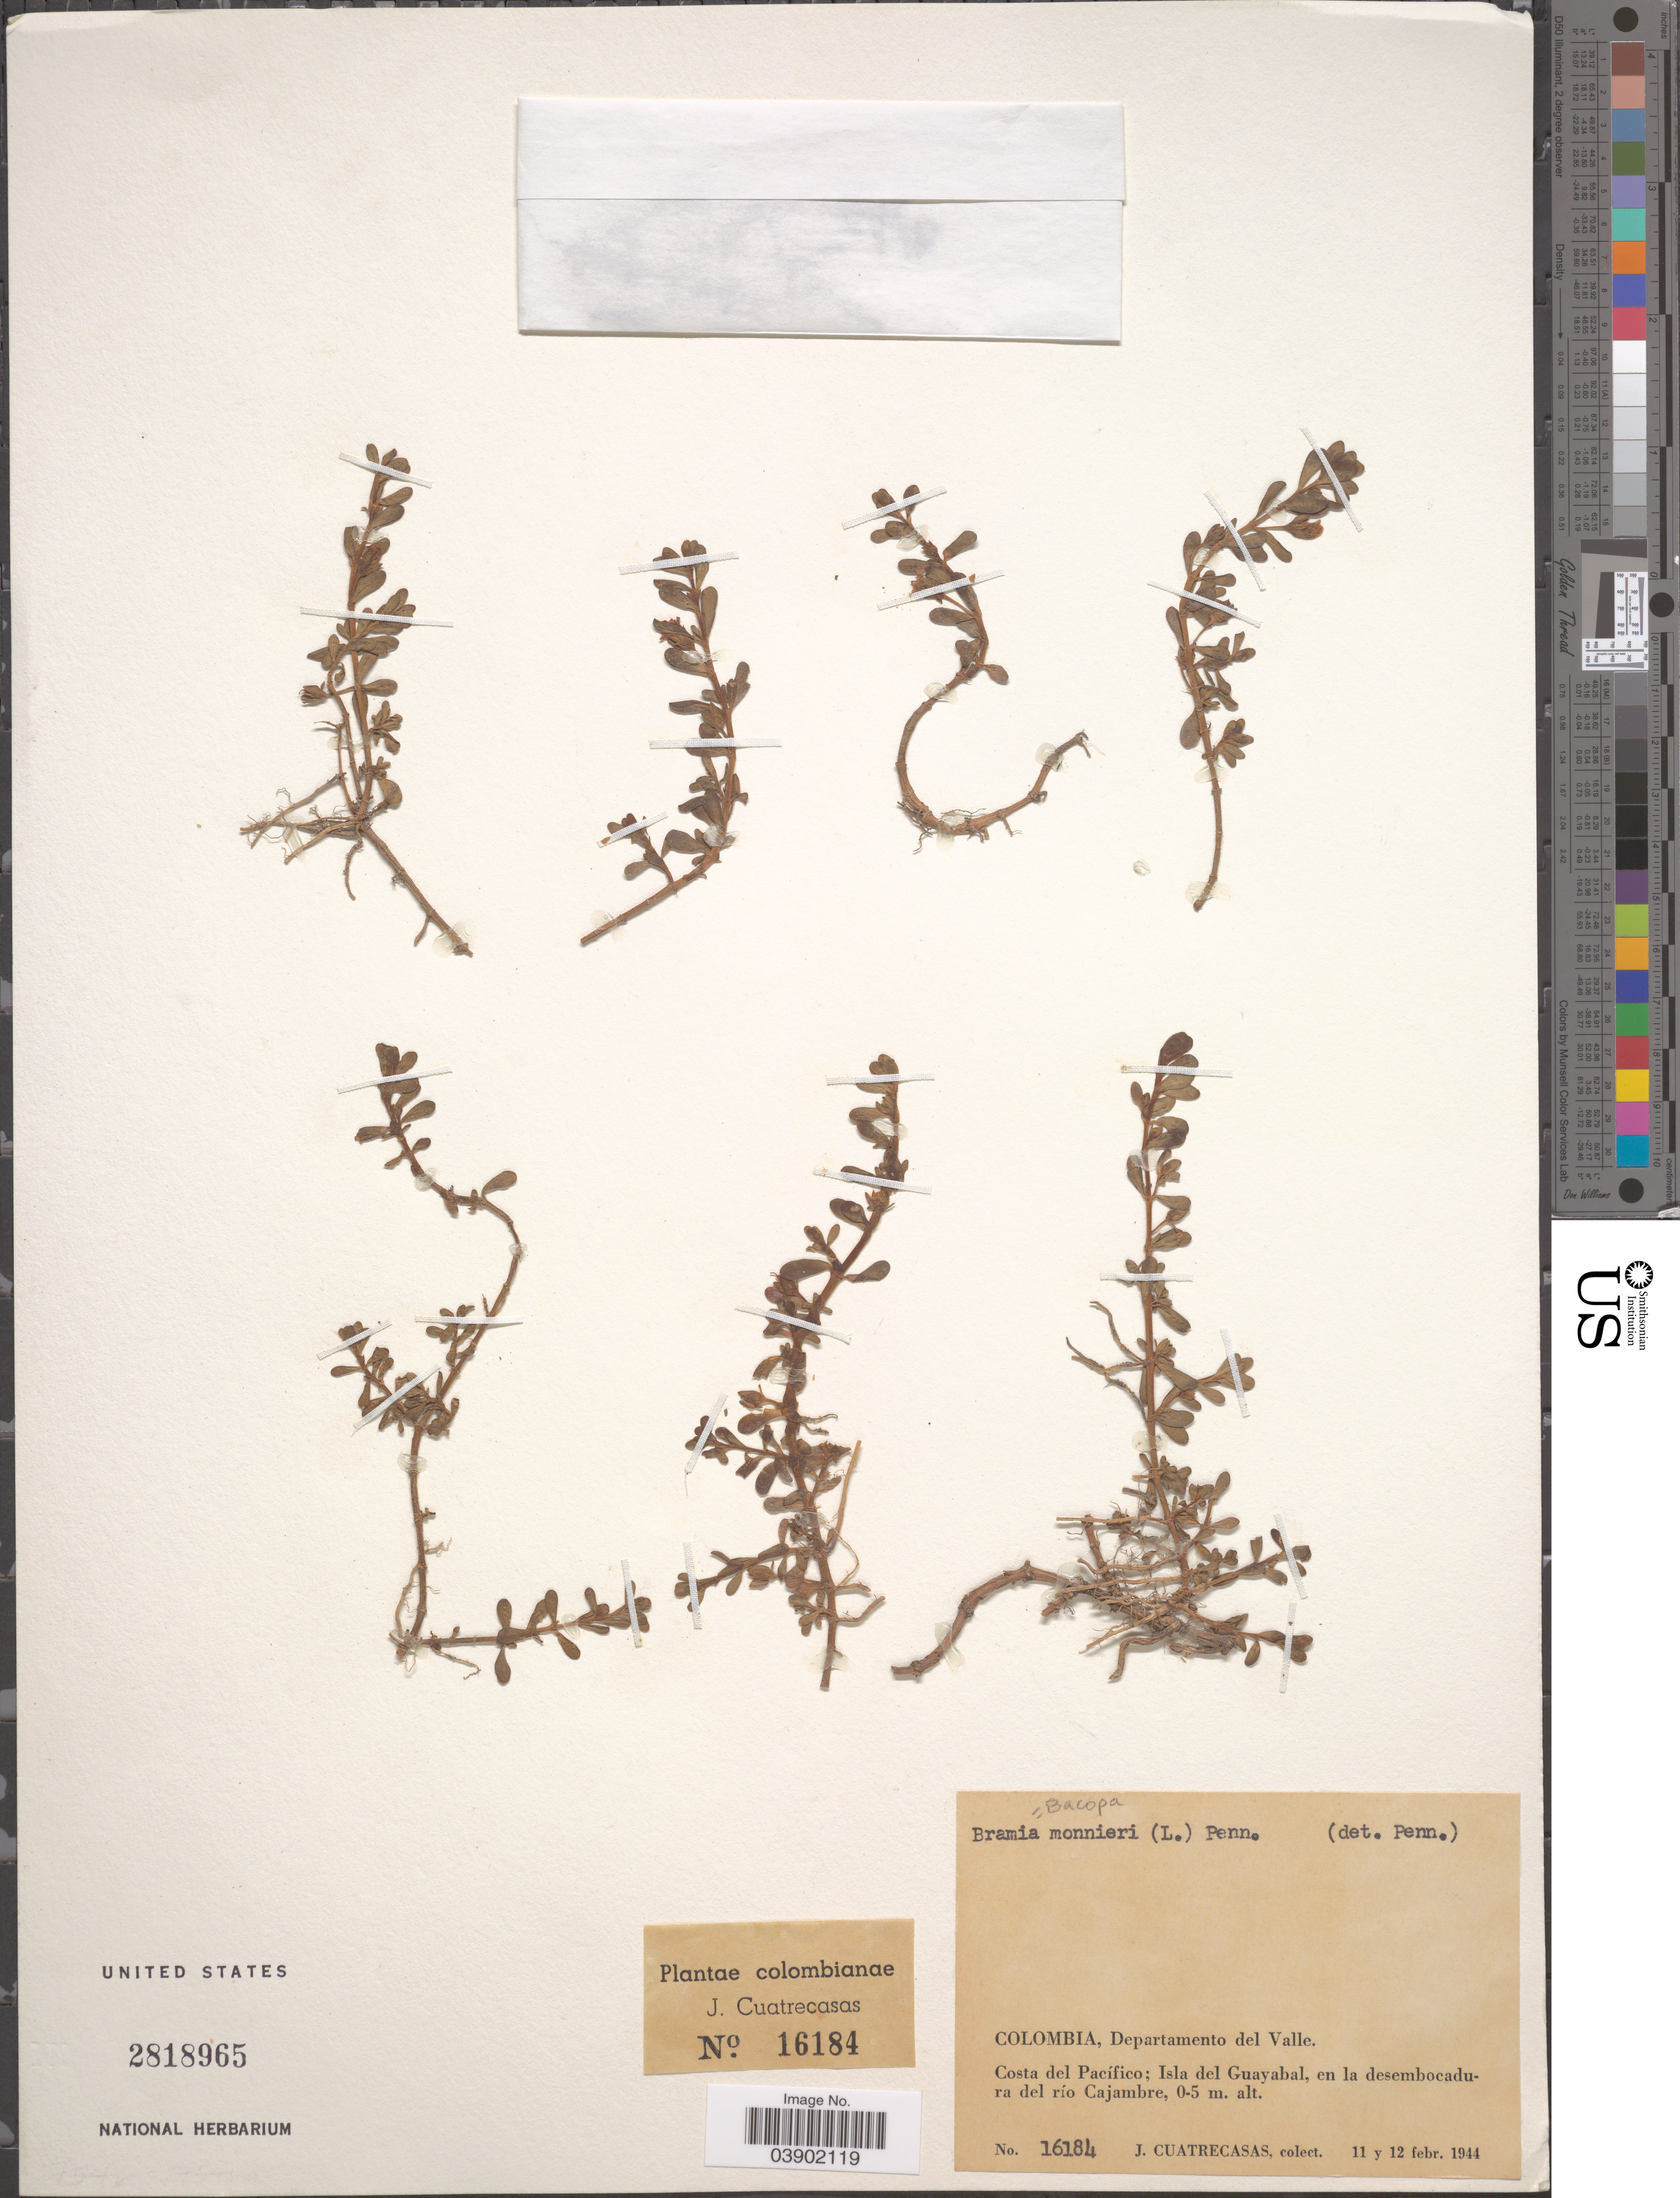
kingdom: Plantae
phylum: Tracheophyta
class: Magnoliopsida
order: Lamiales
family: Plantaginaceae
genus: Bacopa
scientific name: Bacopa monnieri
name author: (L.) Pennell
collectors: J. Cuatrecasas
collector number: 16184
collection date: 1944-02-11/1944-02-12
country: Colombia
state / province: Valle del Cauca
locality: Departamento del Valle. Costa del Pacífico; Isla del Guayabal, en la desembocadura del río Cajambre.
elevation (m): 0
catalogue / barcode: US 2818965